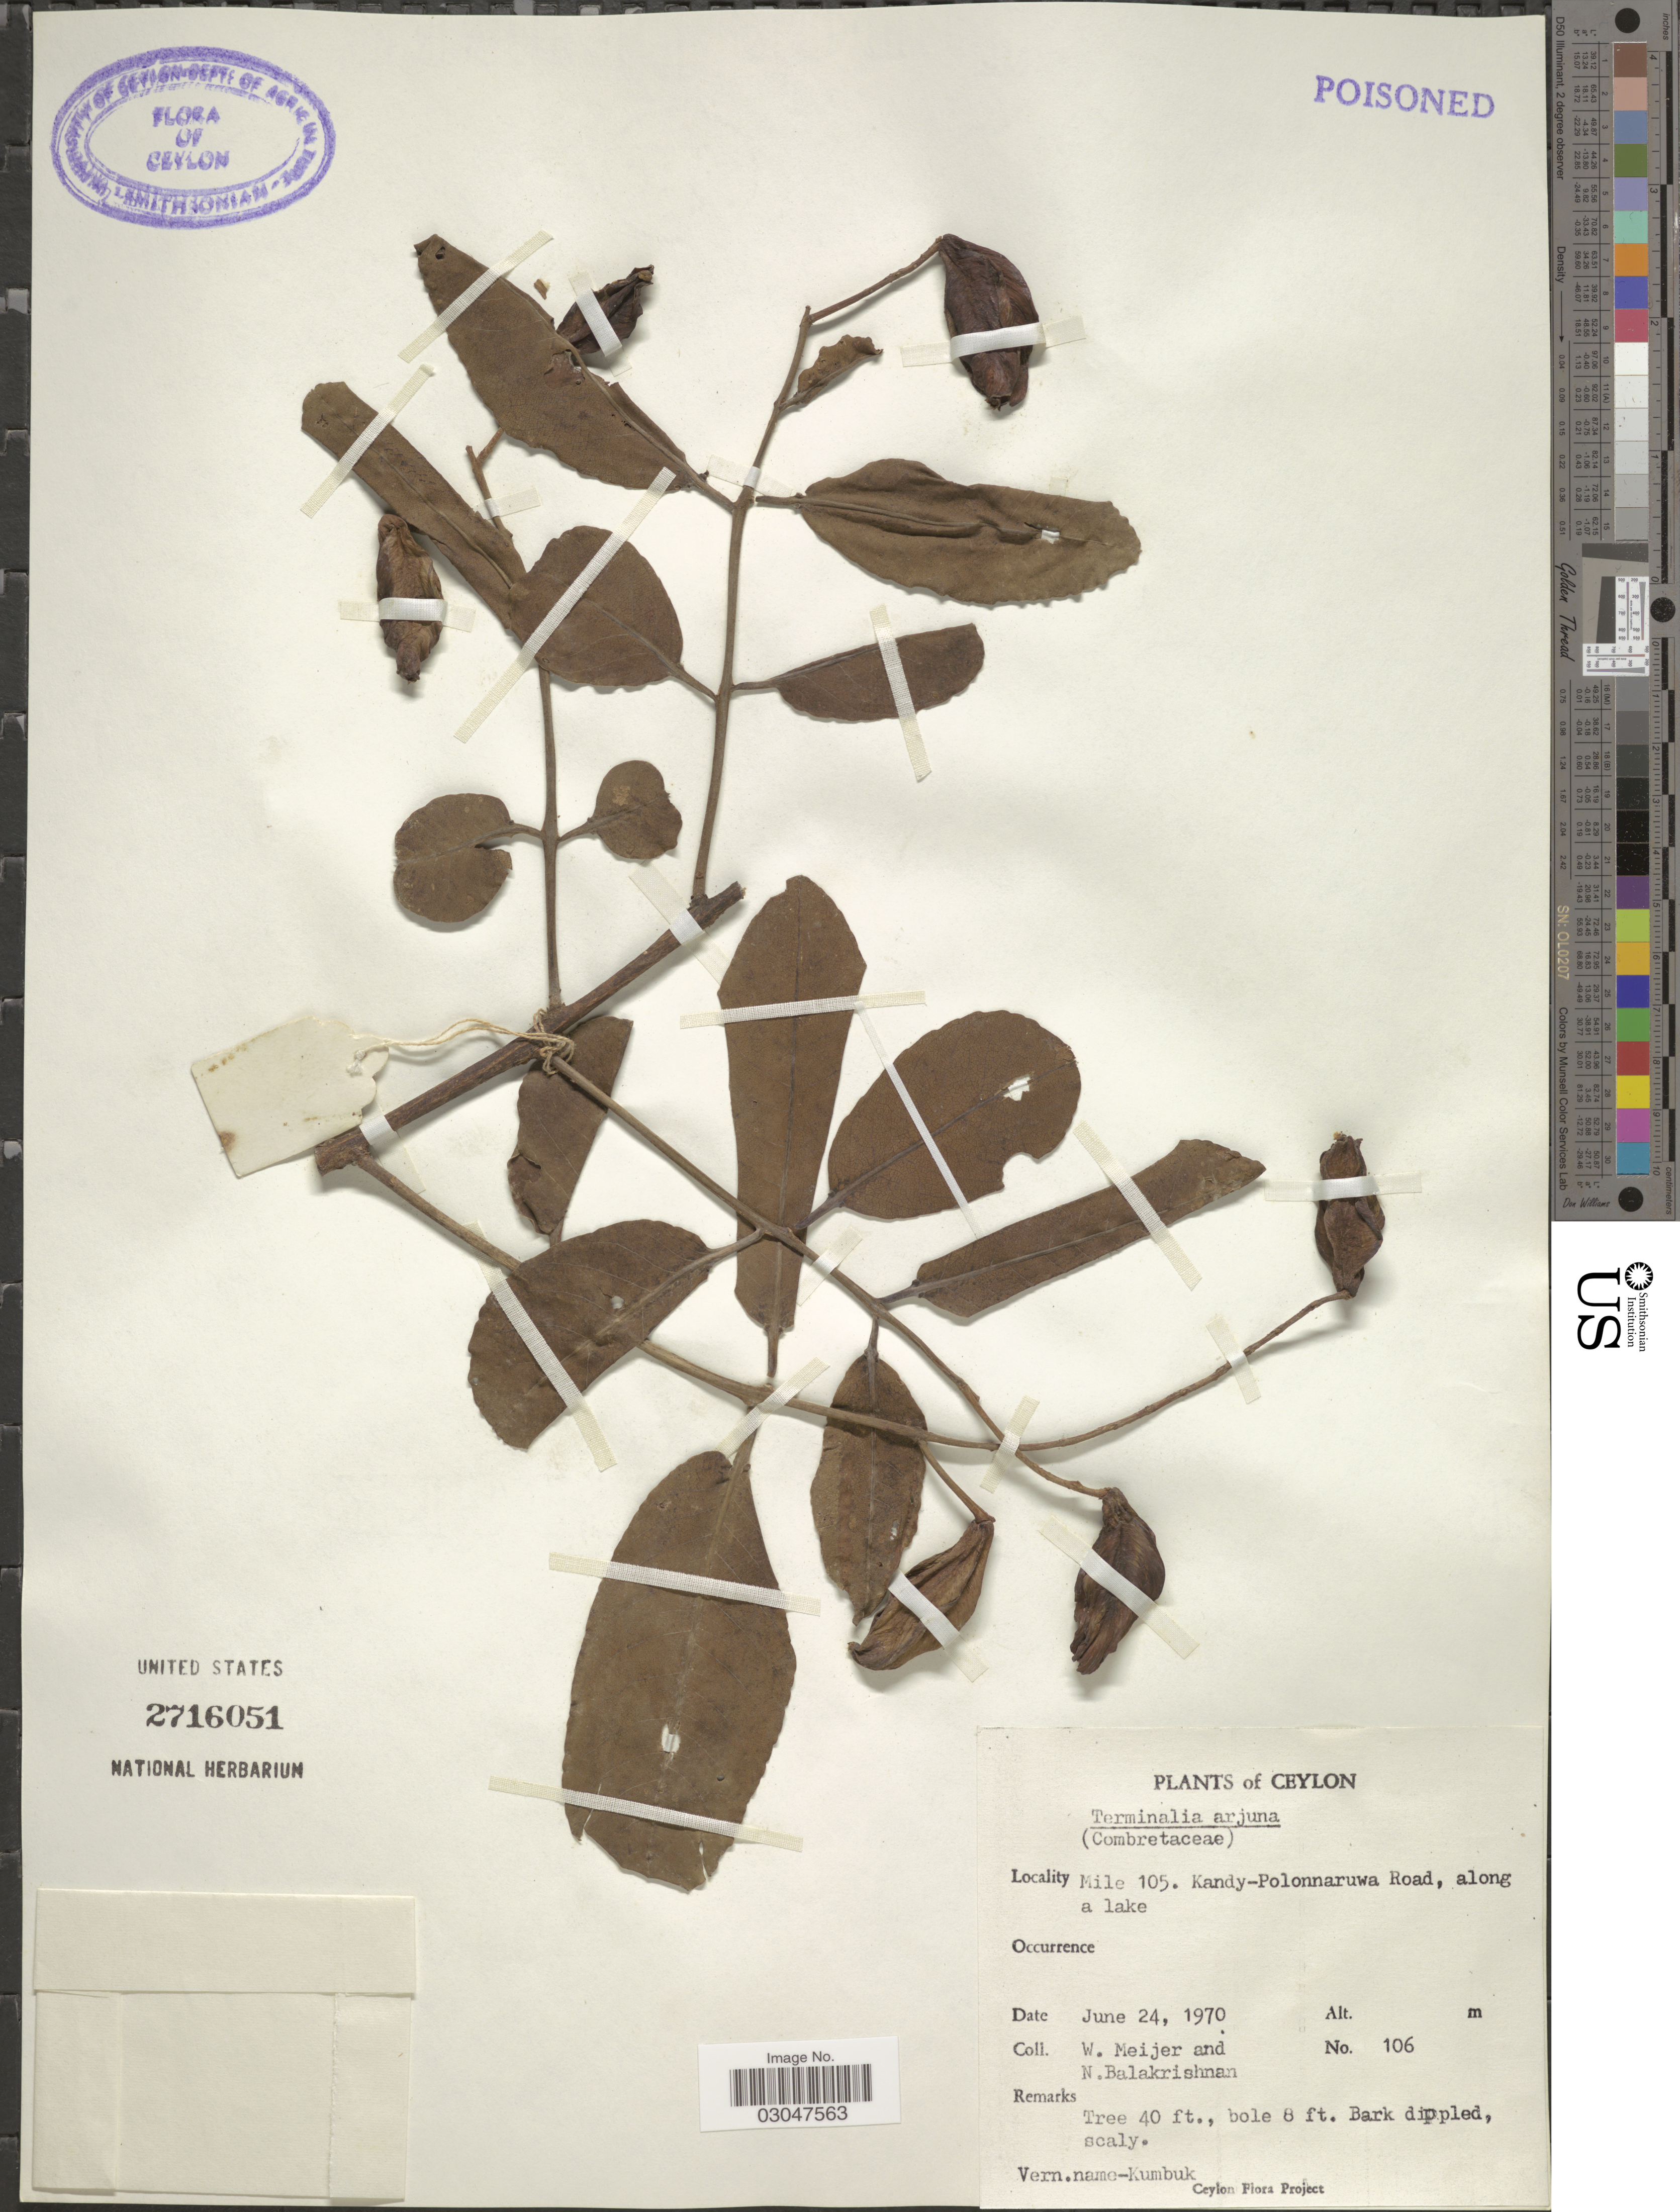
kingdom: Plantae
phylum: Tracheophyta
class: Magnoliopsida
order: Myrtales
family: Combretaceae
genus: Terminalia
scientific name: Terminalia arjuna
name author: (Roxb. ex DC.) Wight & Arn.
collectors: W. Meijer & N. Balakrishnan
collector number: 106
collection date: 1970-06-24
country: Sri Lanka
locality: Ceylon. Mile 105. Kandy-Polonnaruwa Road, along a lake.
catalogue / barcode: US 2716051